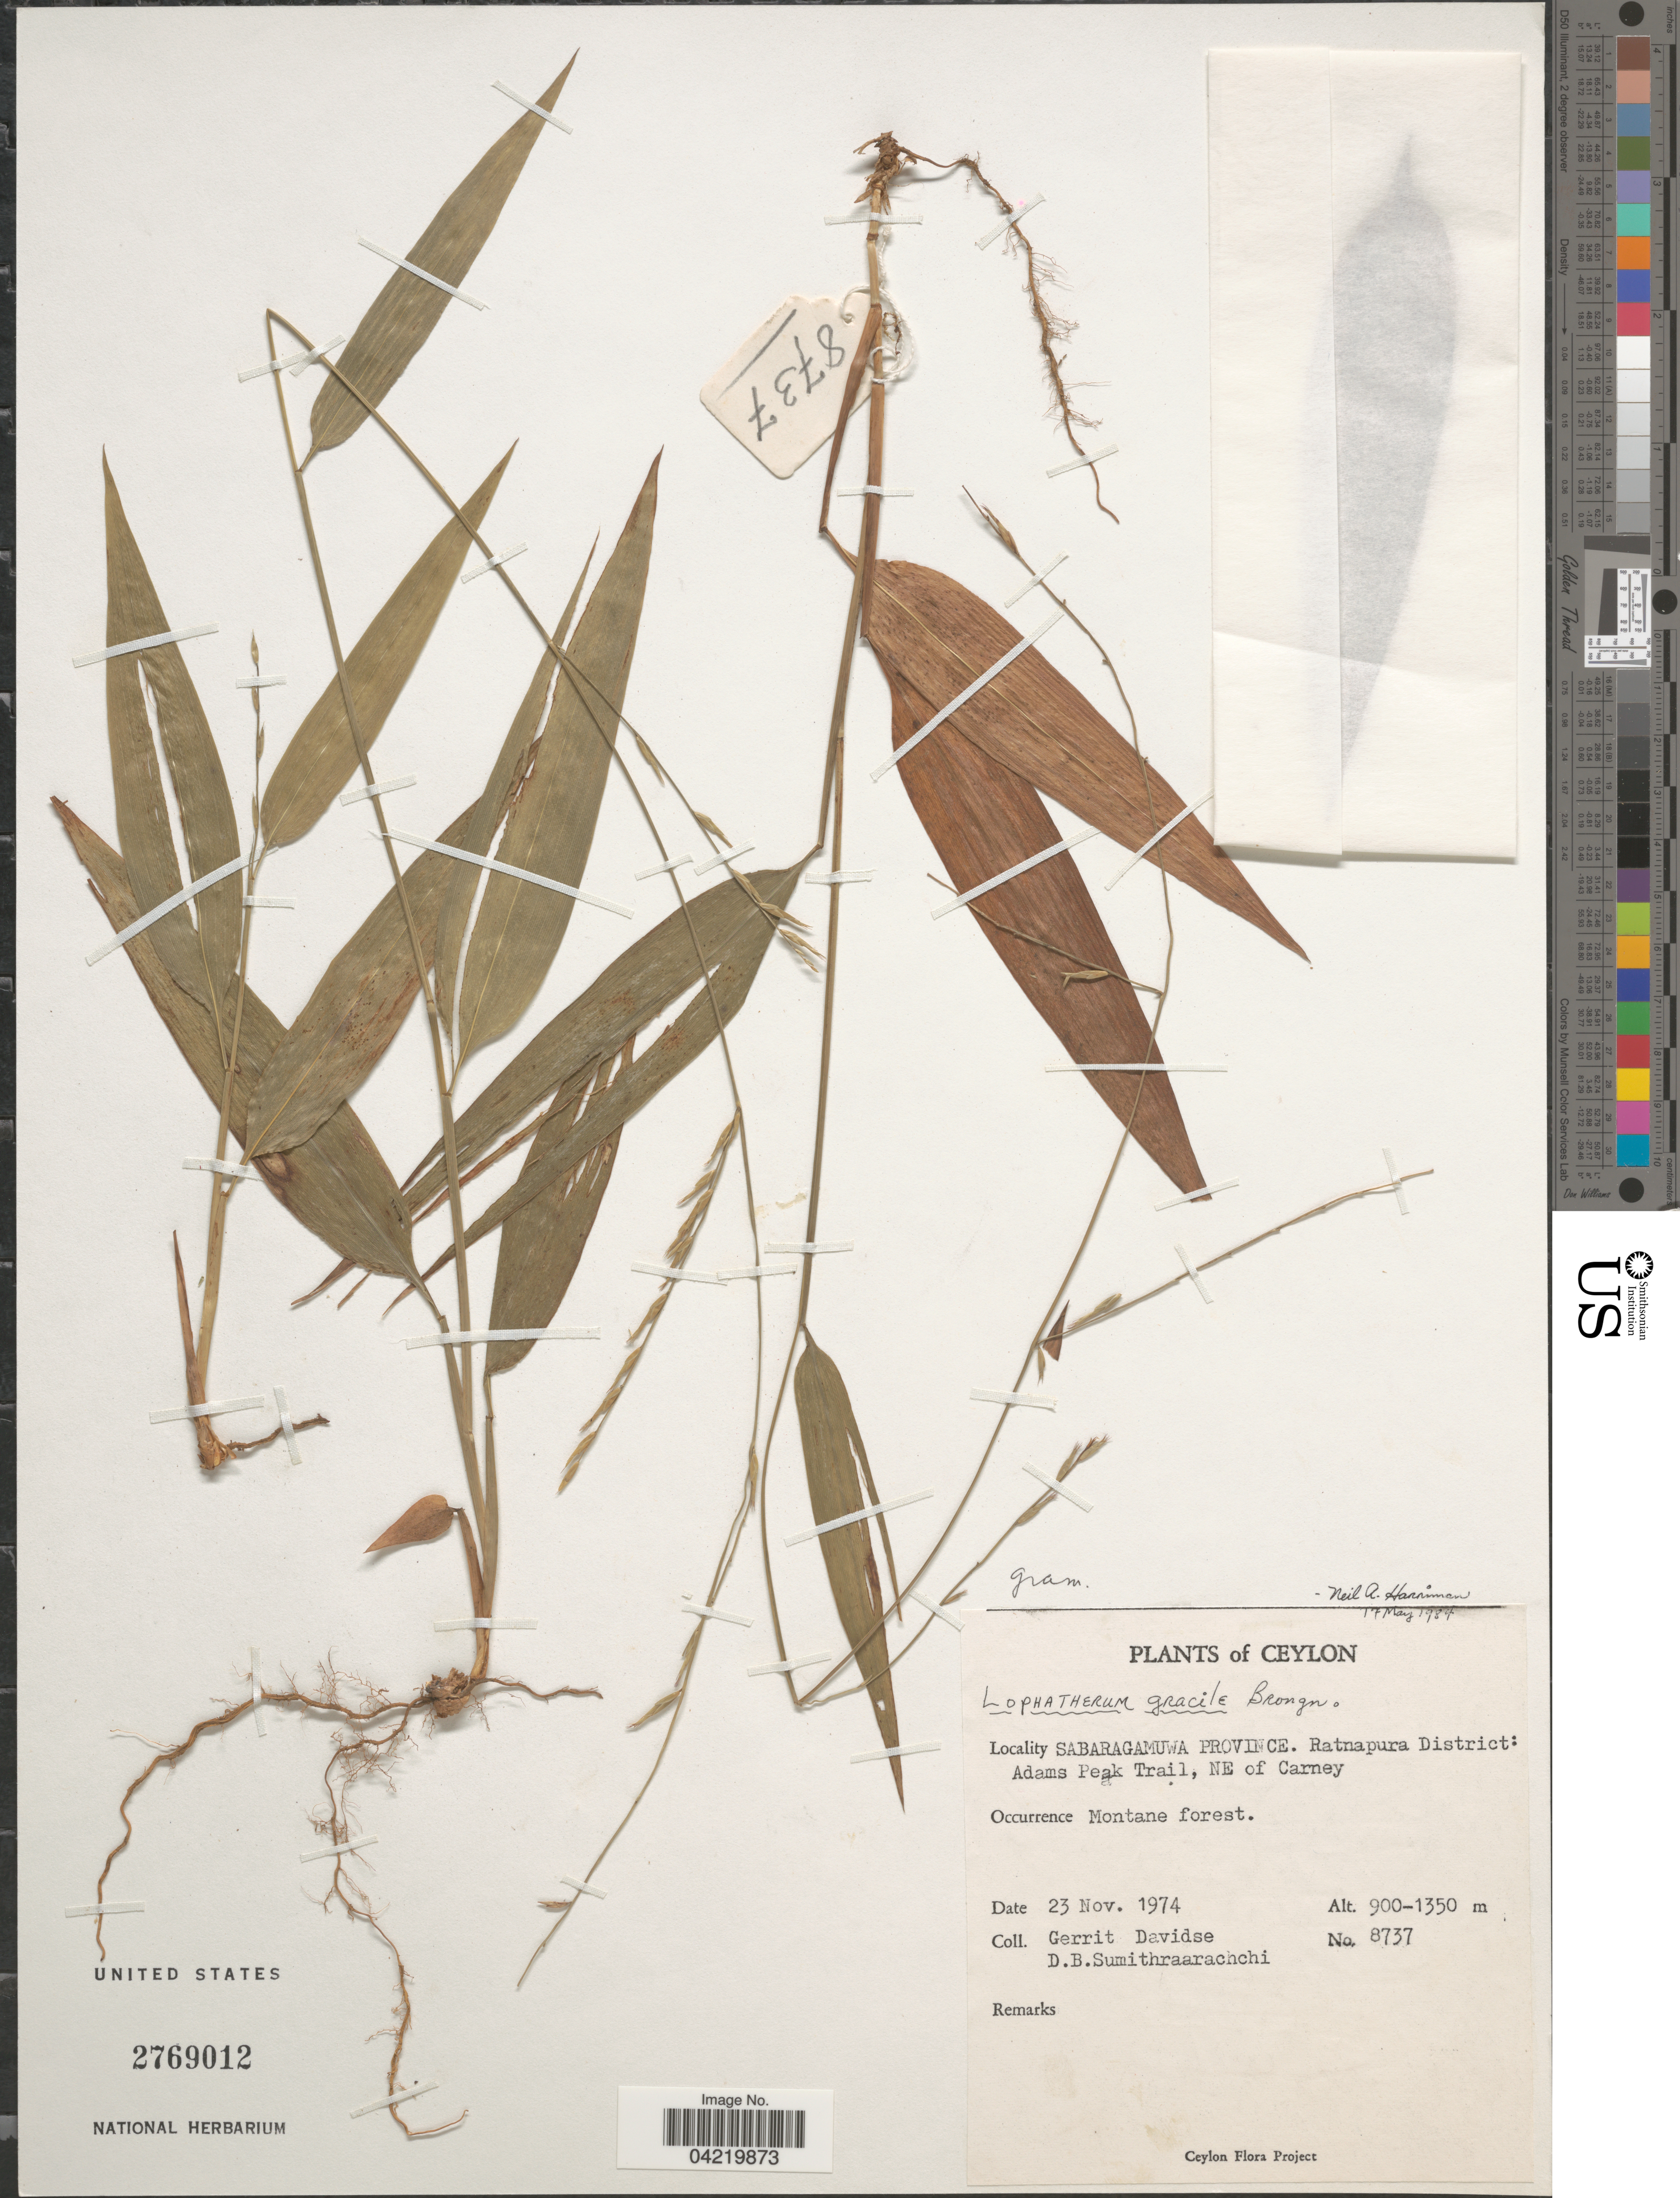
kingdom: Plantae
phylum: Tracheophyta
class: Liliopsida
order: Poales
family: Poaceae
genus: Lophatherum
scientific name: Lophatherum gracile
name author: Brongn.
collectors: G. Davidse & D. B. Sumithraarachchi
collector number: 8737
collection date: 1974-11-23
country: Sri Lanka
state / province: Sabaragamuwa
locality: Ratnapura District: Adams Peak Trail, NE of Carney. Montane forest.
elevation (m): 900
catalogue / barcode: US 2769012